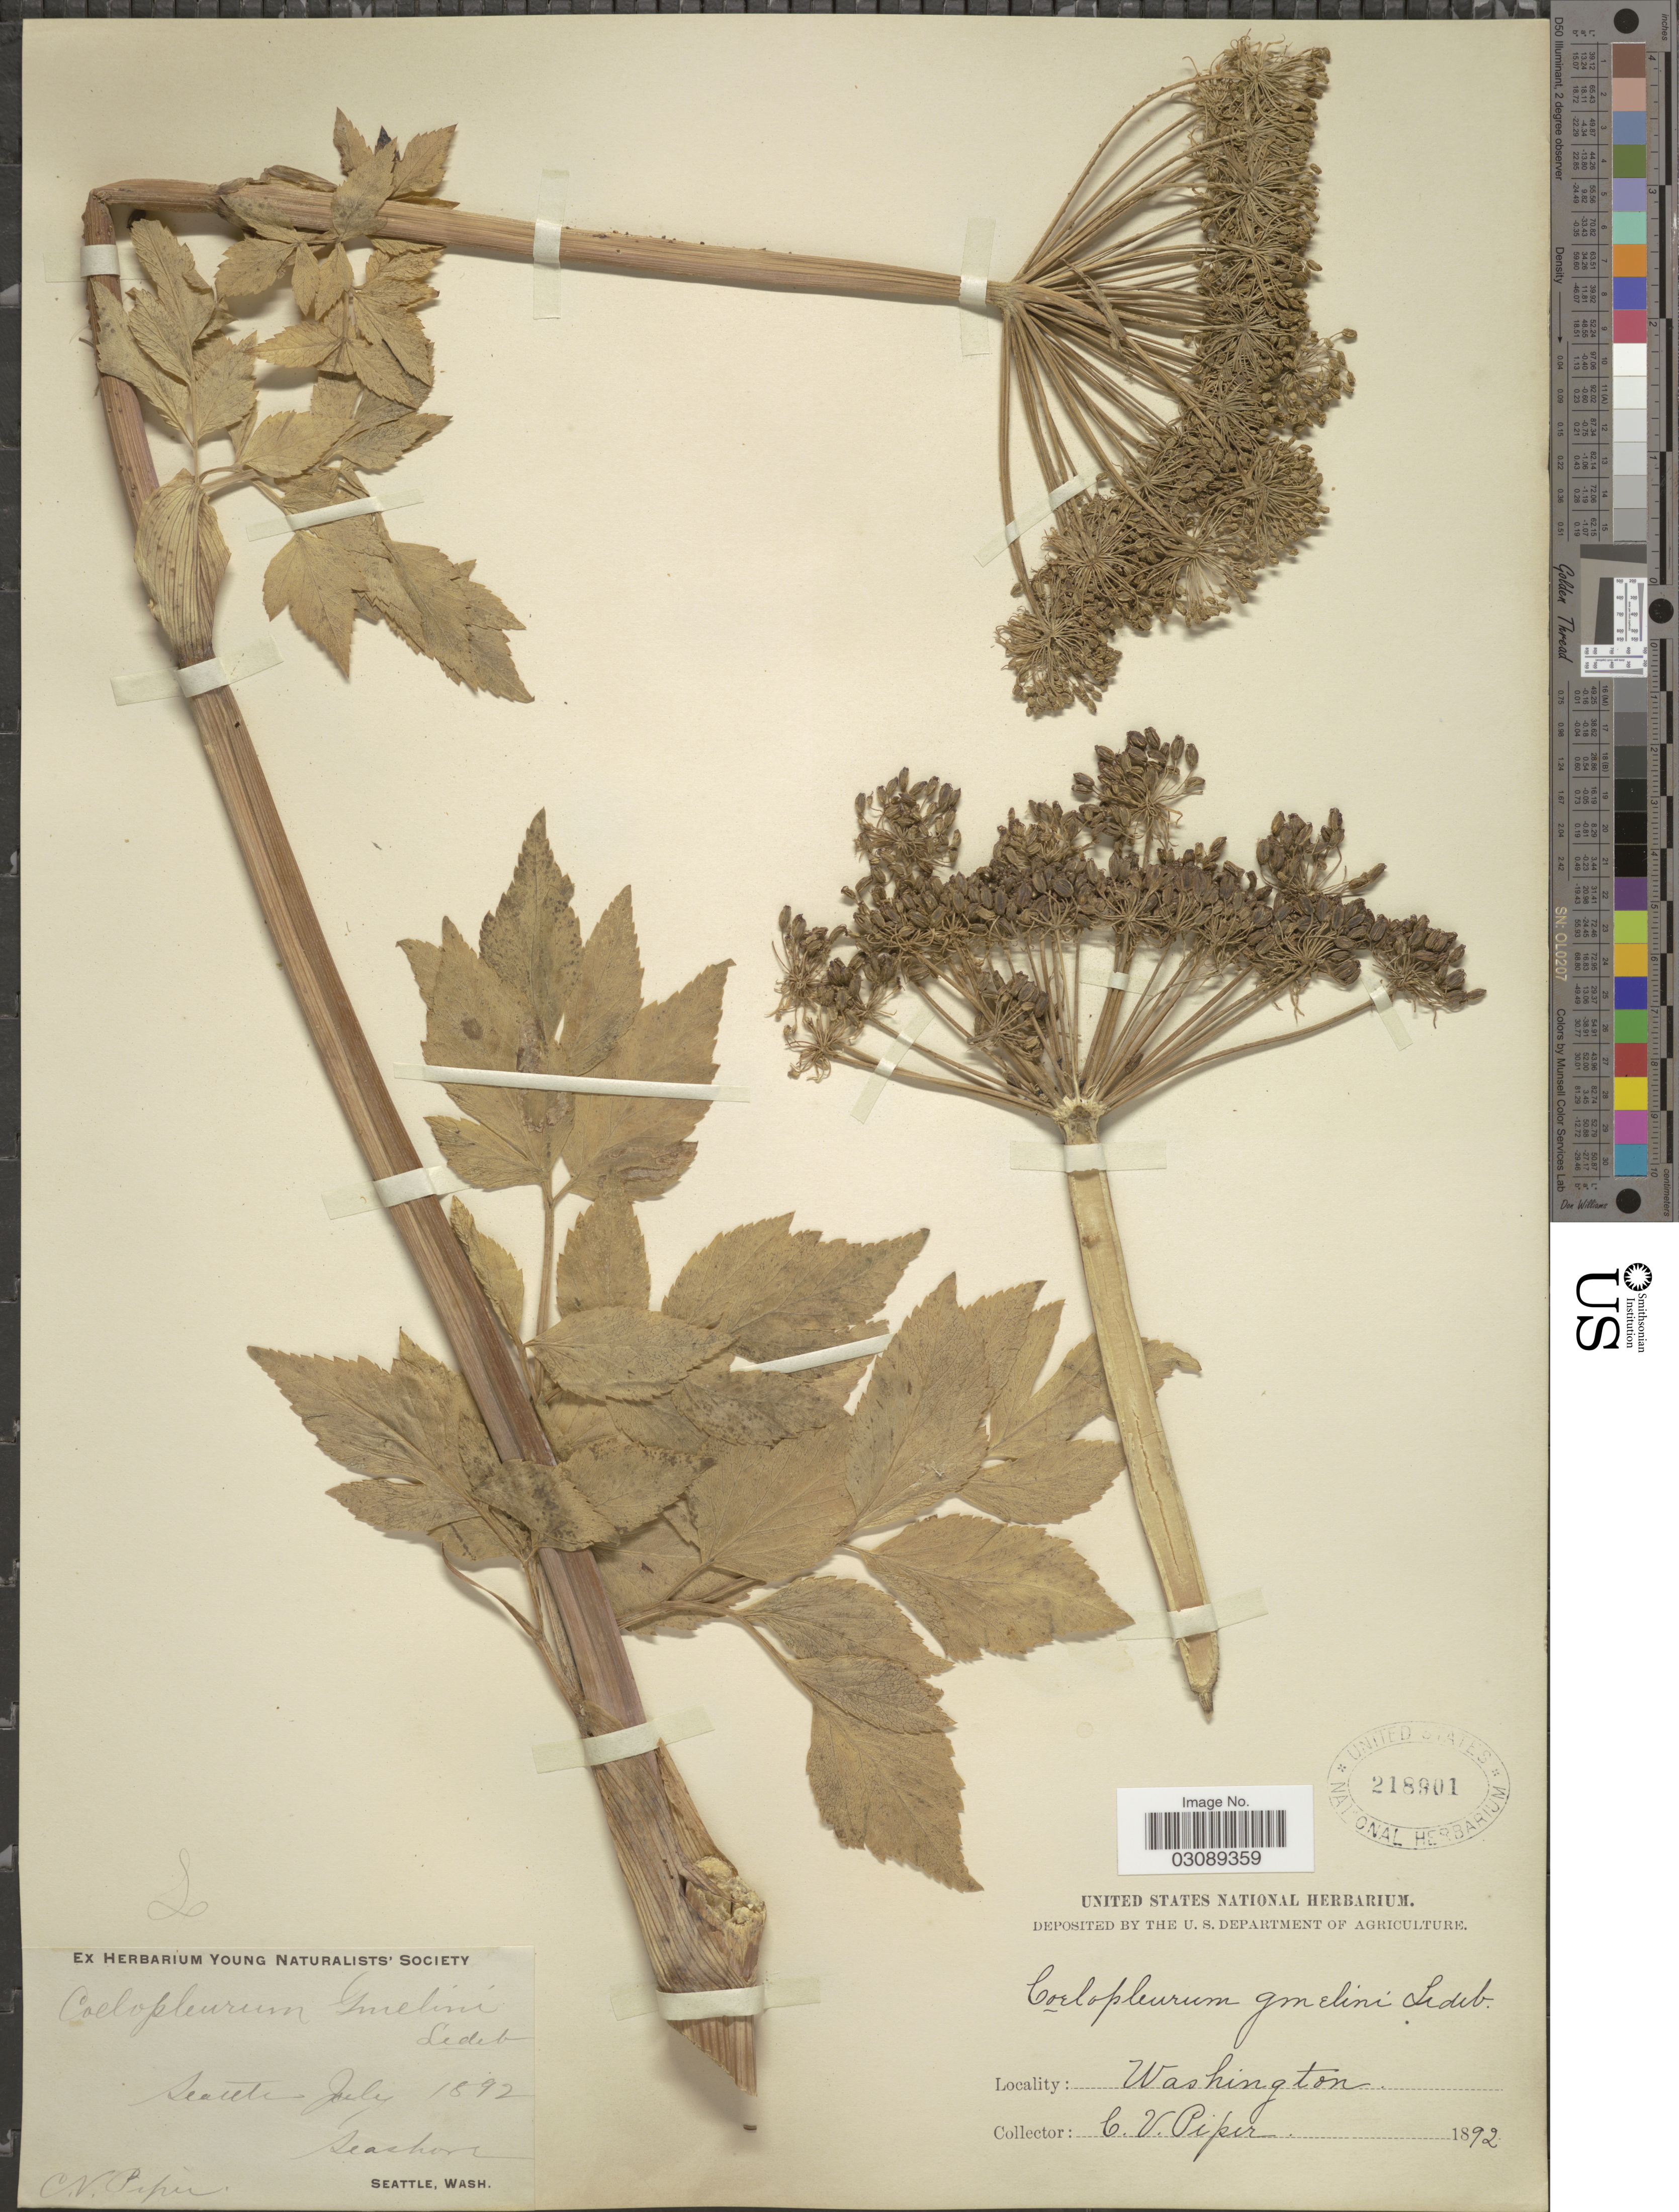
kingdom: Plantae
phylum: Tracheophyta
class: Magnoliopsida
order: Apiales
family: Apiaceae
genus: Coelopleurum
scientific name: Coelopleurum longipes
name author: J.M. Coult. & Rose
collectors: C. V. Piper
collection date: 1892-07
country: United States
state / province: Washington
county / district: King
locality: Seattle.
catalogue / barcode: US 218901